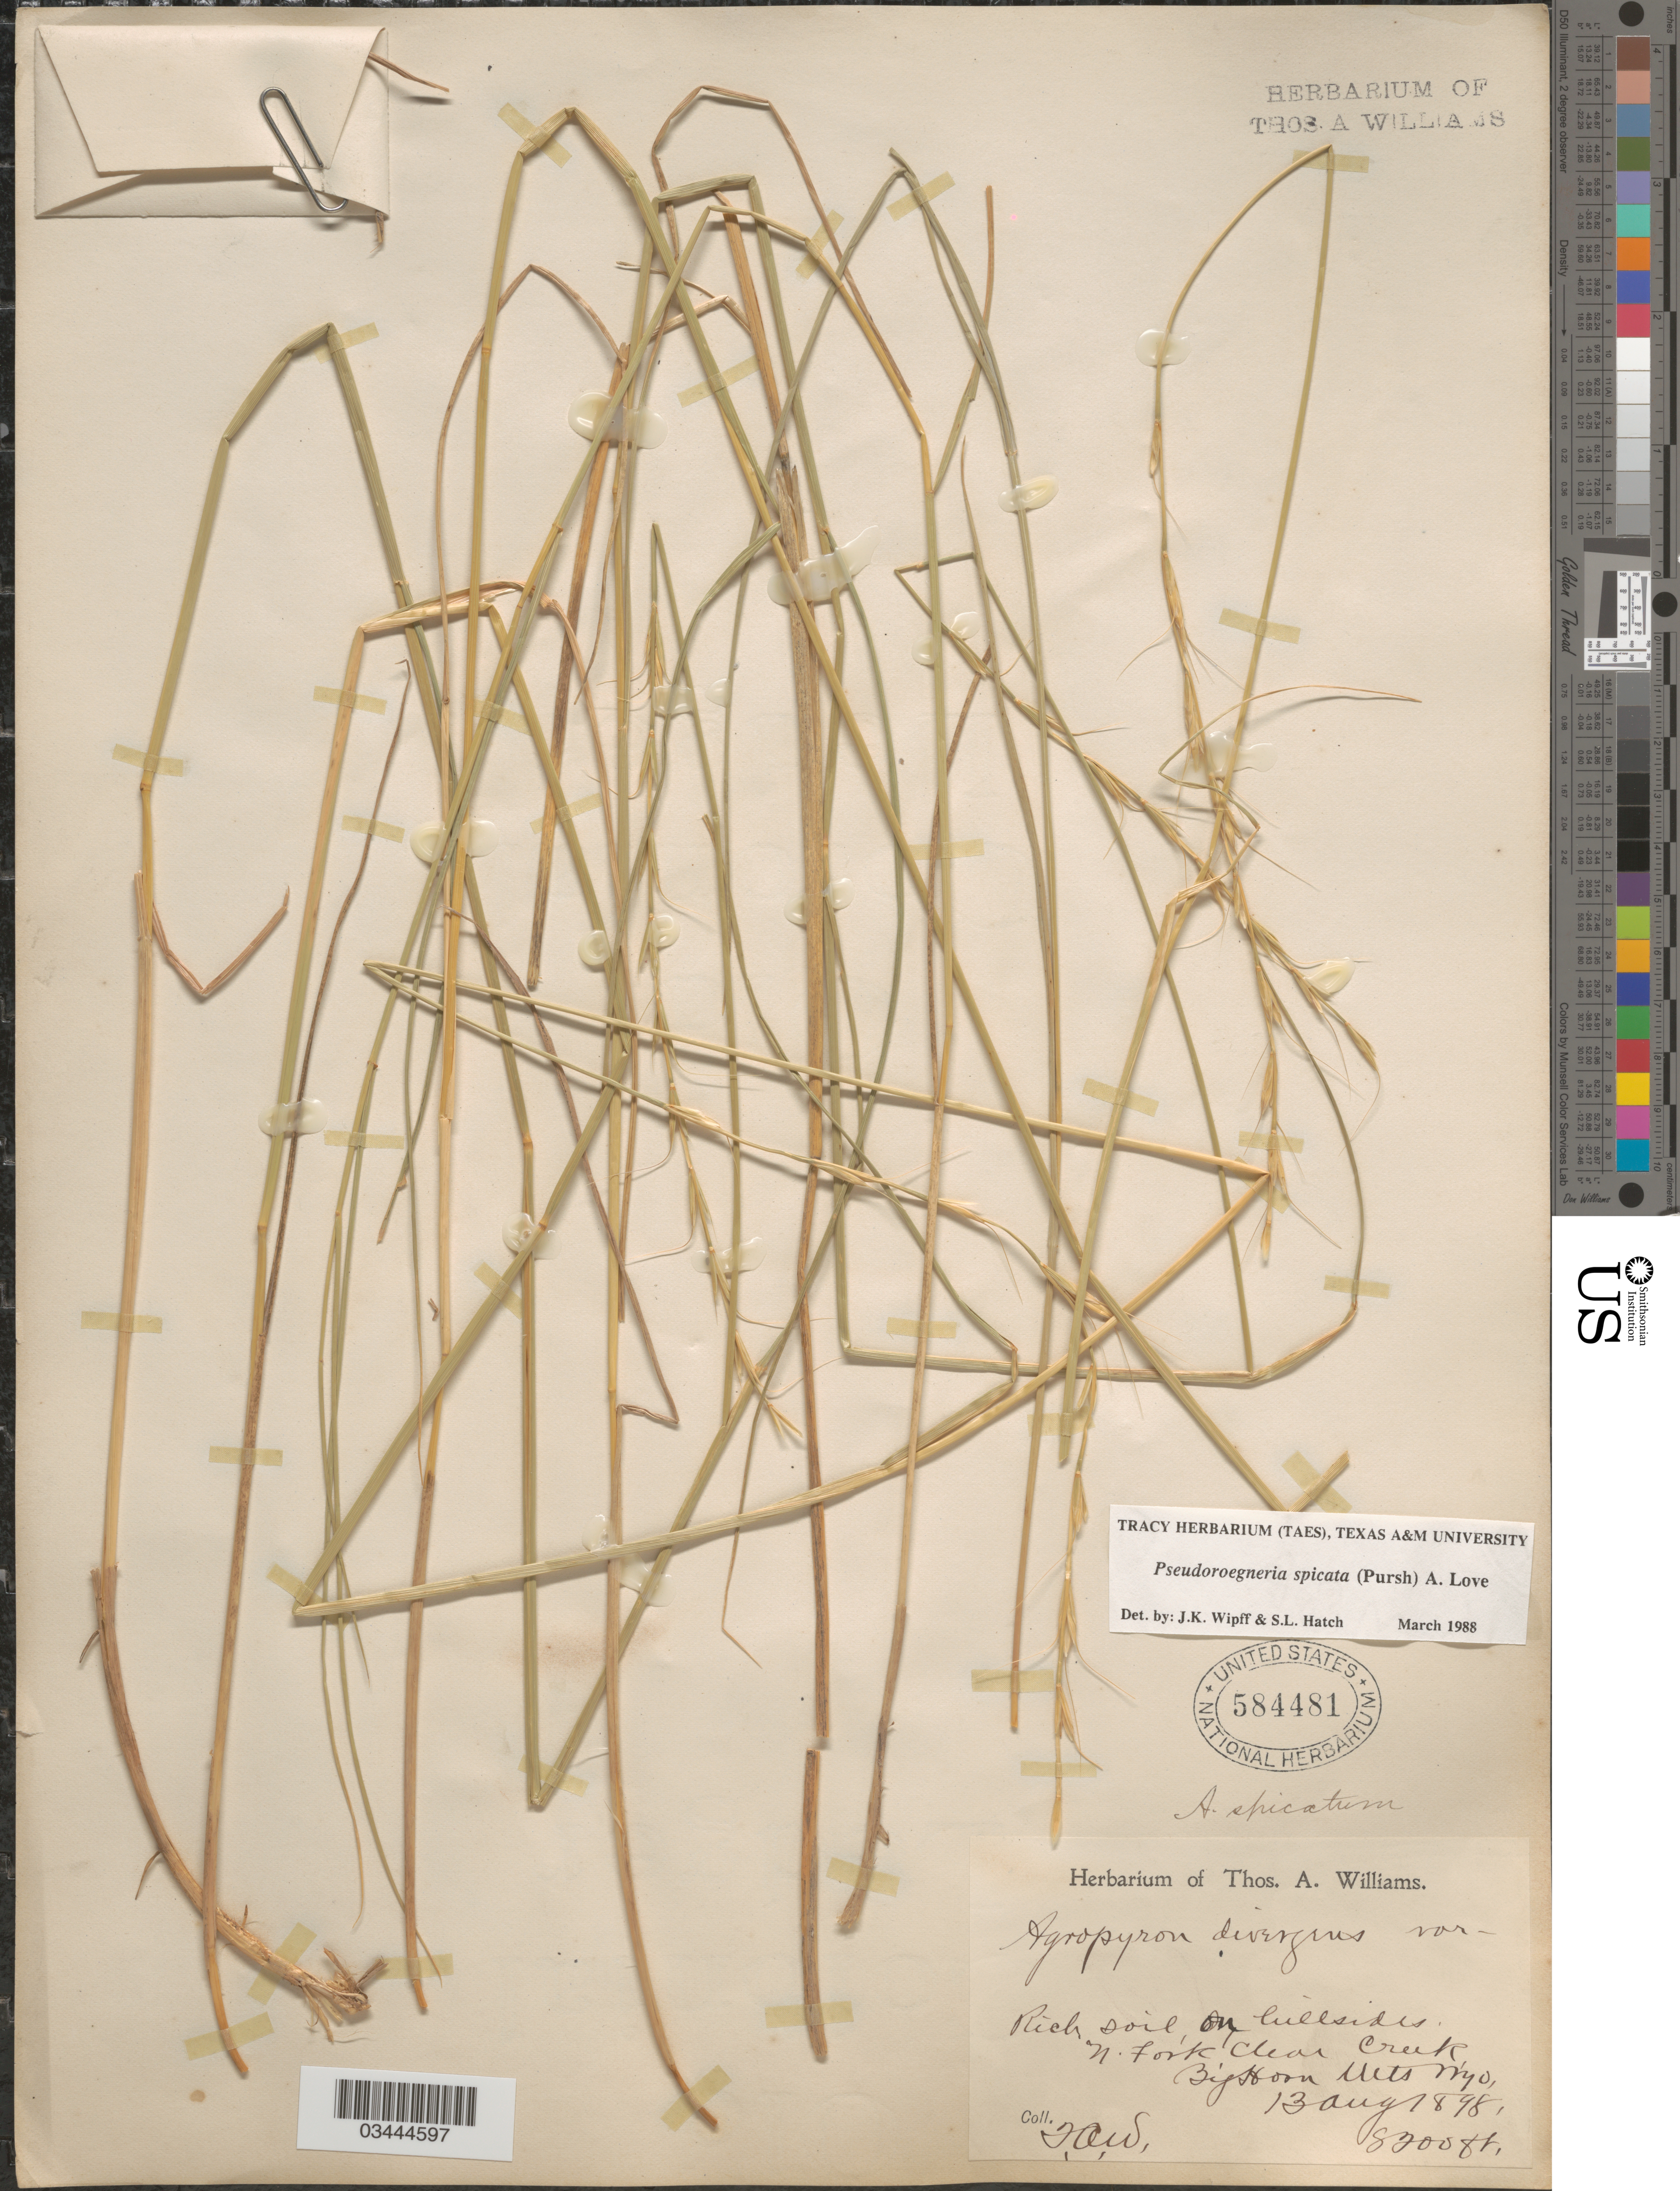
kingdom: Plantae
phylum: Tracheophyta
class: Liliopsida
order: Poales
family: Poaceae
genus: Pseudoroegneria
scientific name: Pseudoroegneria spicata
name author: (Pursh) Á. Löve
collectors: T. A. Williams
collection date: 1898-08-13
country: United States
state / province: Wyoming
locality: Rich soil on hillsides. N. Fork, Clear Creek. Big Horn Mts.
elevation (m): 2499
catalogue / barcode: US 584481